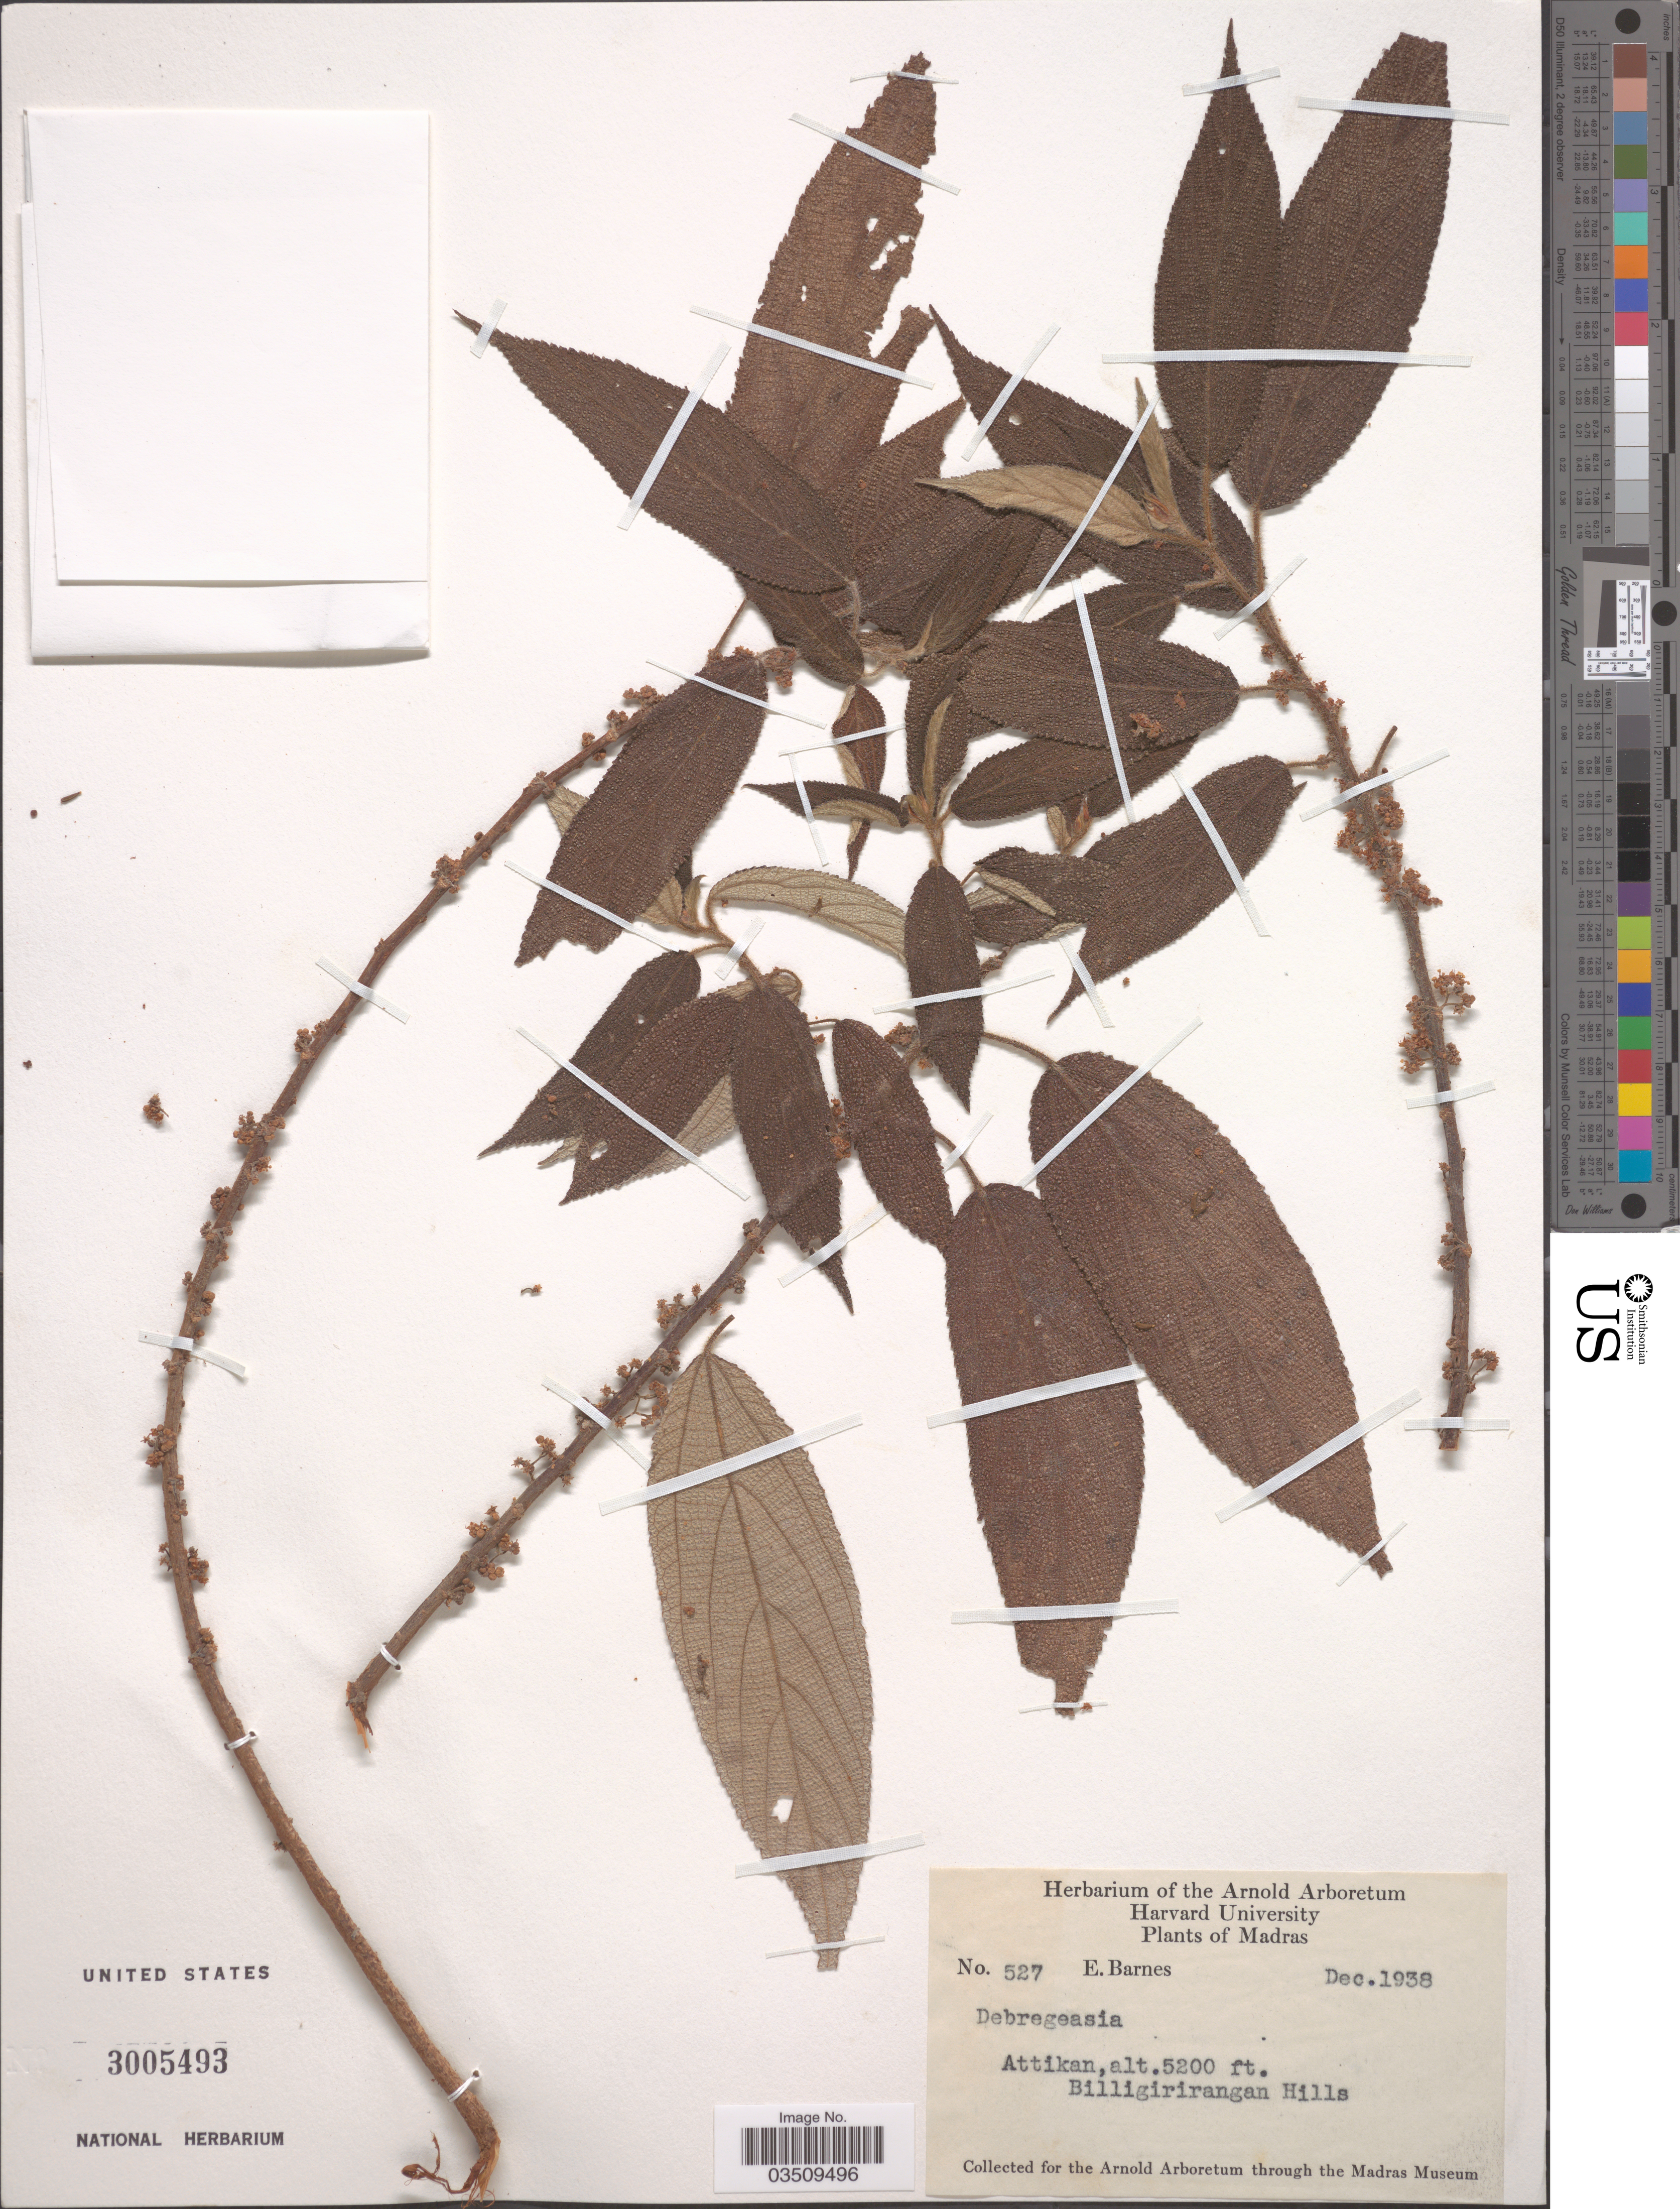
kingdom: Plantae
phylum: Tracheophyta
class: Magnoliopsida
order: Rosales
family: Urticaceae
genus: Debregeasia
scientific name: Debregeasia sp.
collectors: E. Barnes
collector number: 527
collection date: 1938-12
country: India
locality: Madras, Attikan. Billigirirangan Hills.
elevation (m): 1585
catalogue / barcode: US 3005493